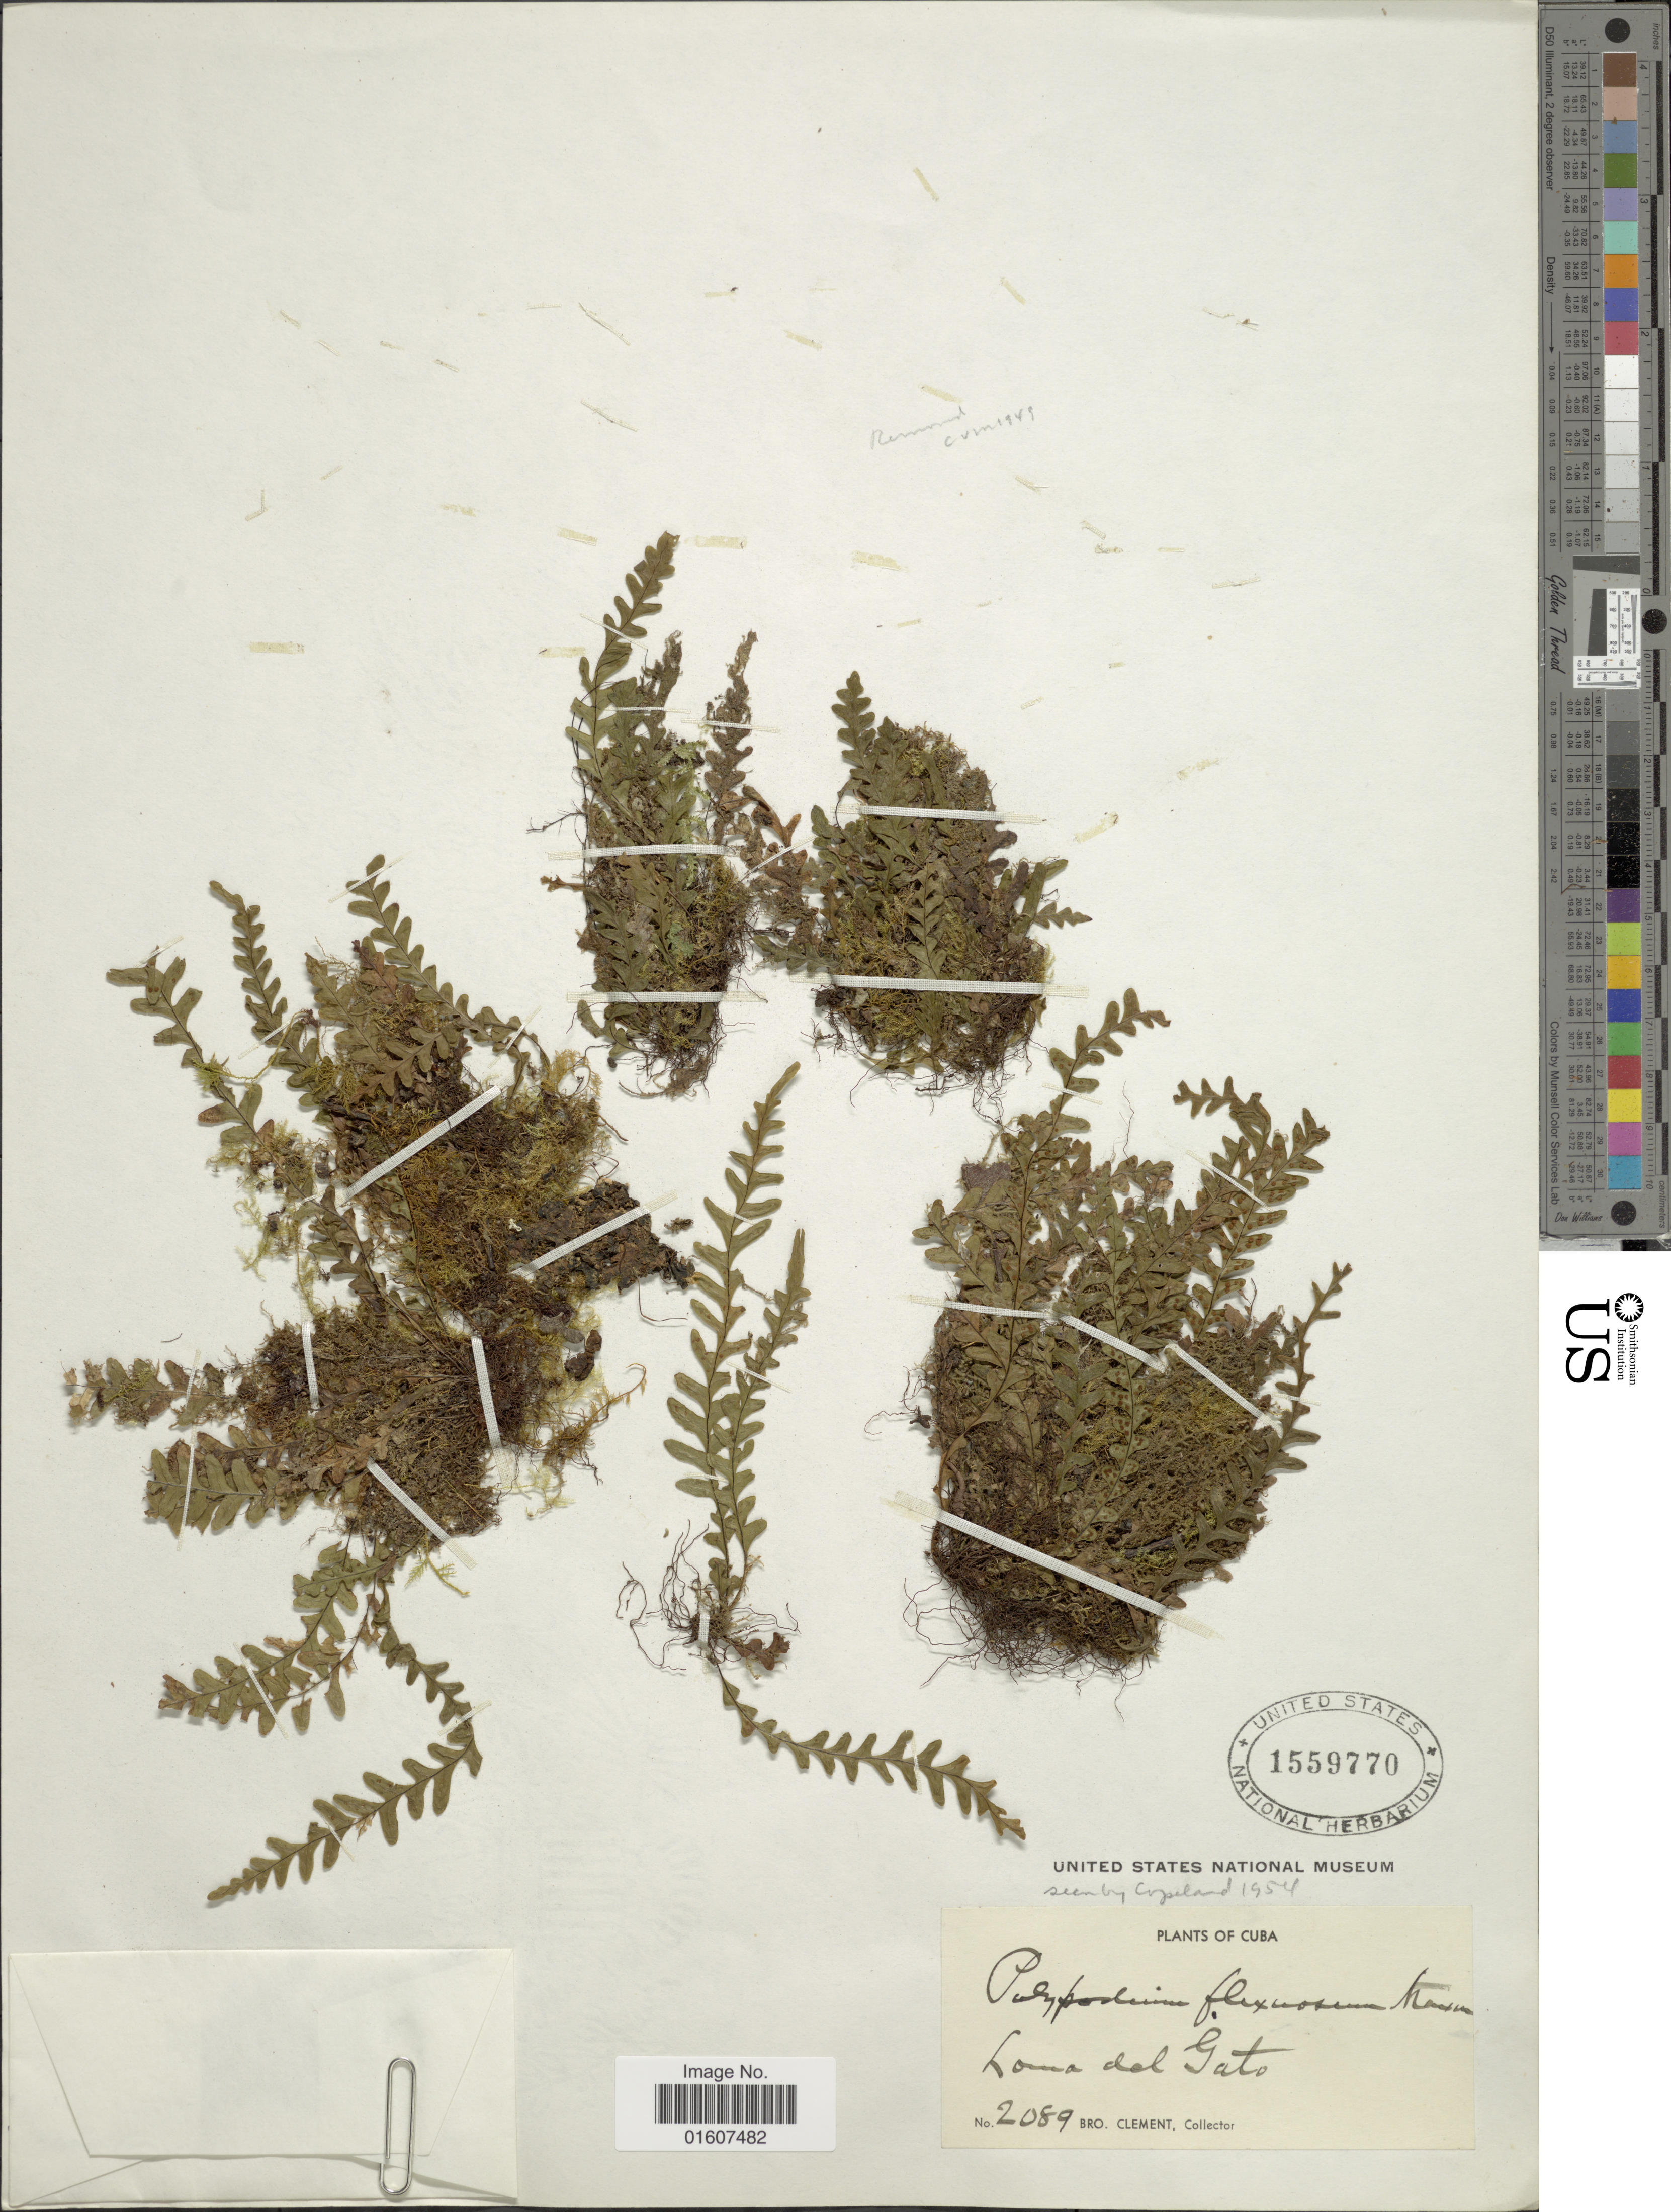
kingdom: Plantae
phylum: Tracheophyta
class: Polypodiopsida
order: Polypodiales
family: Polypodiaceae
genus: Terpsichore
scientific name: Terpsichore flexuosa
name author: (Maxon) A.R. Sm.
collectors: B. Clement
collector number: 2089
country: Cuba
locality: Loma del Gato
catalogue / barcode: US 1559770